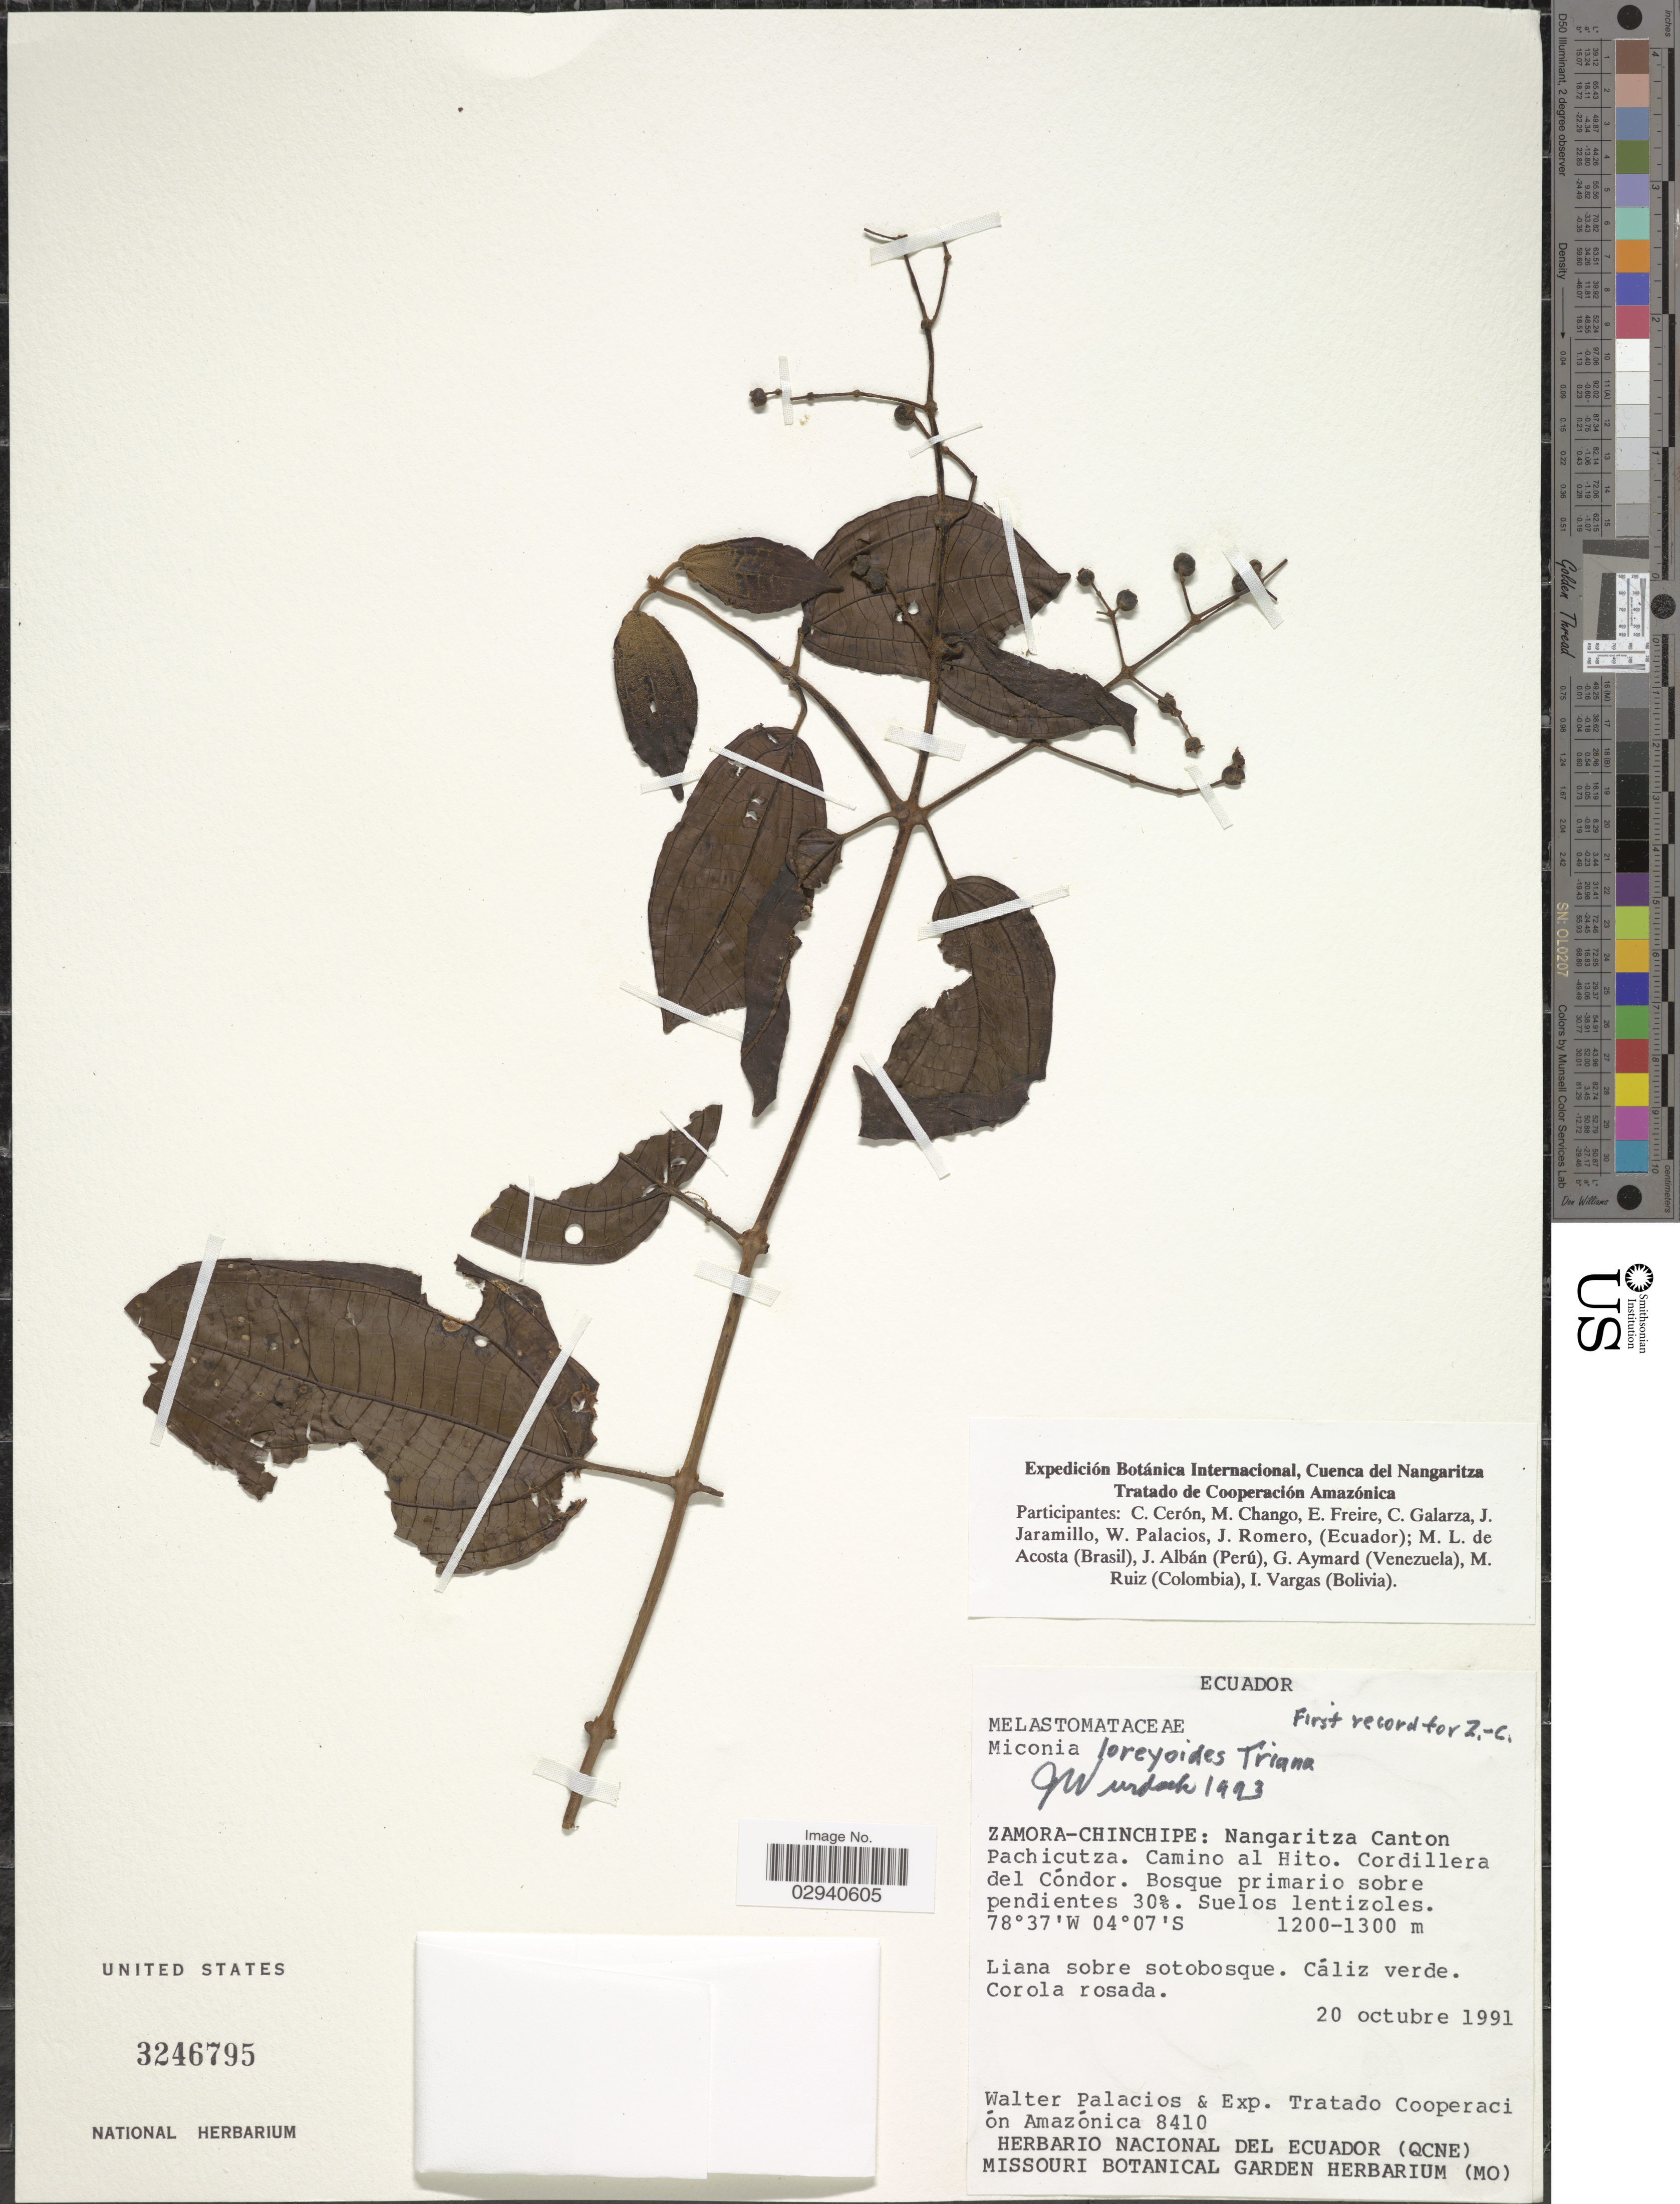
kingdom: Plantae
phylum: Tracheophyta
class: Magnoliopsida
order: Myrtales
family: Melastomataceae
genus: Miconia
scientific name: Miconia loreyoides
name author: Triana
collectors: W. Palacios & Exp. Tratado Cooperación Amazónica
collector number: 8410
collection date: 1991-10-20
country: Ecuador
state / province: Zamora-Chinchipe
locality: Nangaritza Canton Pachicutza. Camino al Hito. Cordillera del Cóndor.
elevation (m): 1200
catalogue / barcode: US 3246795